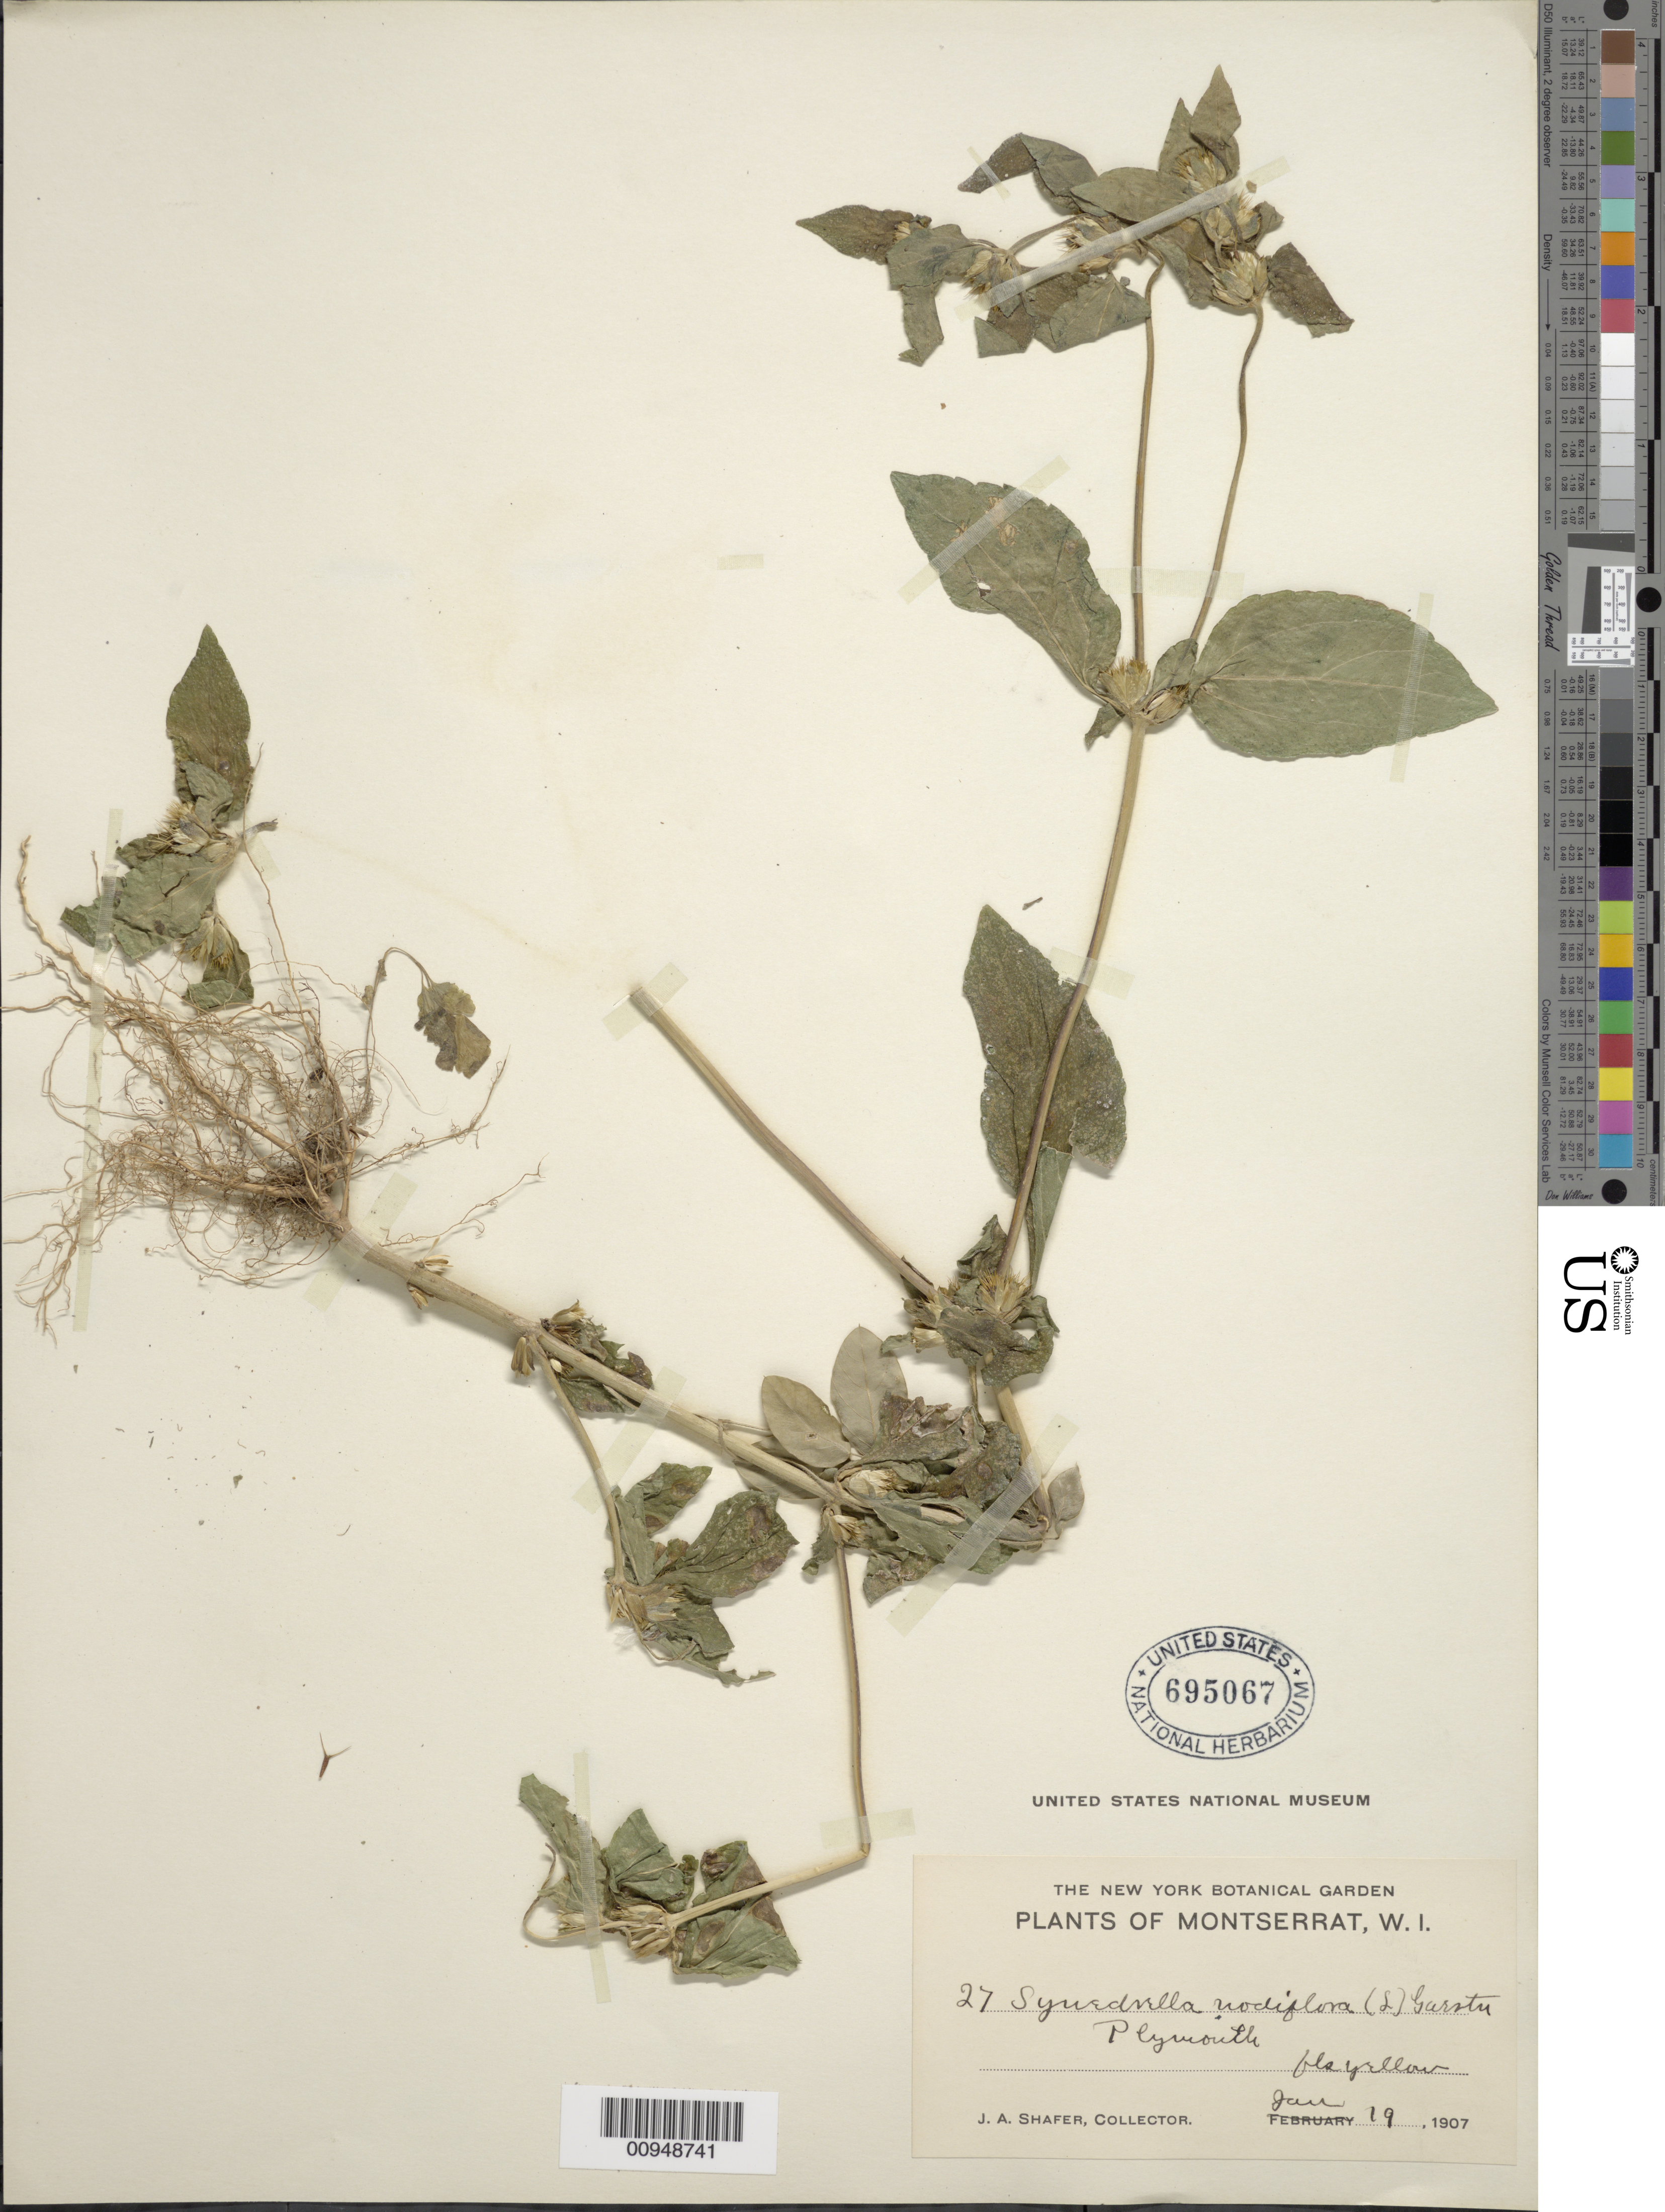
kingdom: Plantae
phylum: Tracheophyta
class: Magnoliopsida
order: Asterales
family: Asteraceae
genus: Synedrella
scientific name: Synedrella nodiflora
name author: (L.) Gaertn.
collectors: J. A. Shafer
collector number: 27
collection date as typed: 19 Jan 1907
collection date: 1907-01-19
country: Montserrat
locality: Plymouth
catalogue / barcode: US 695067